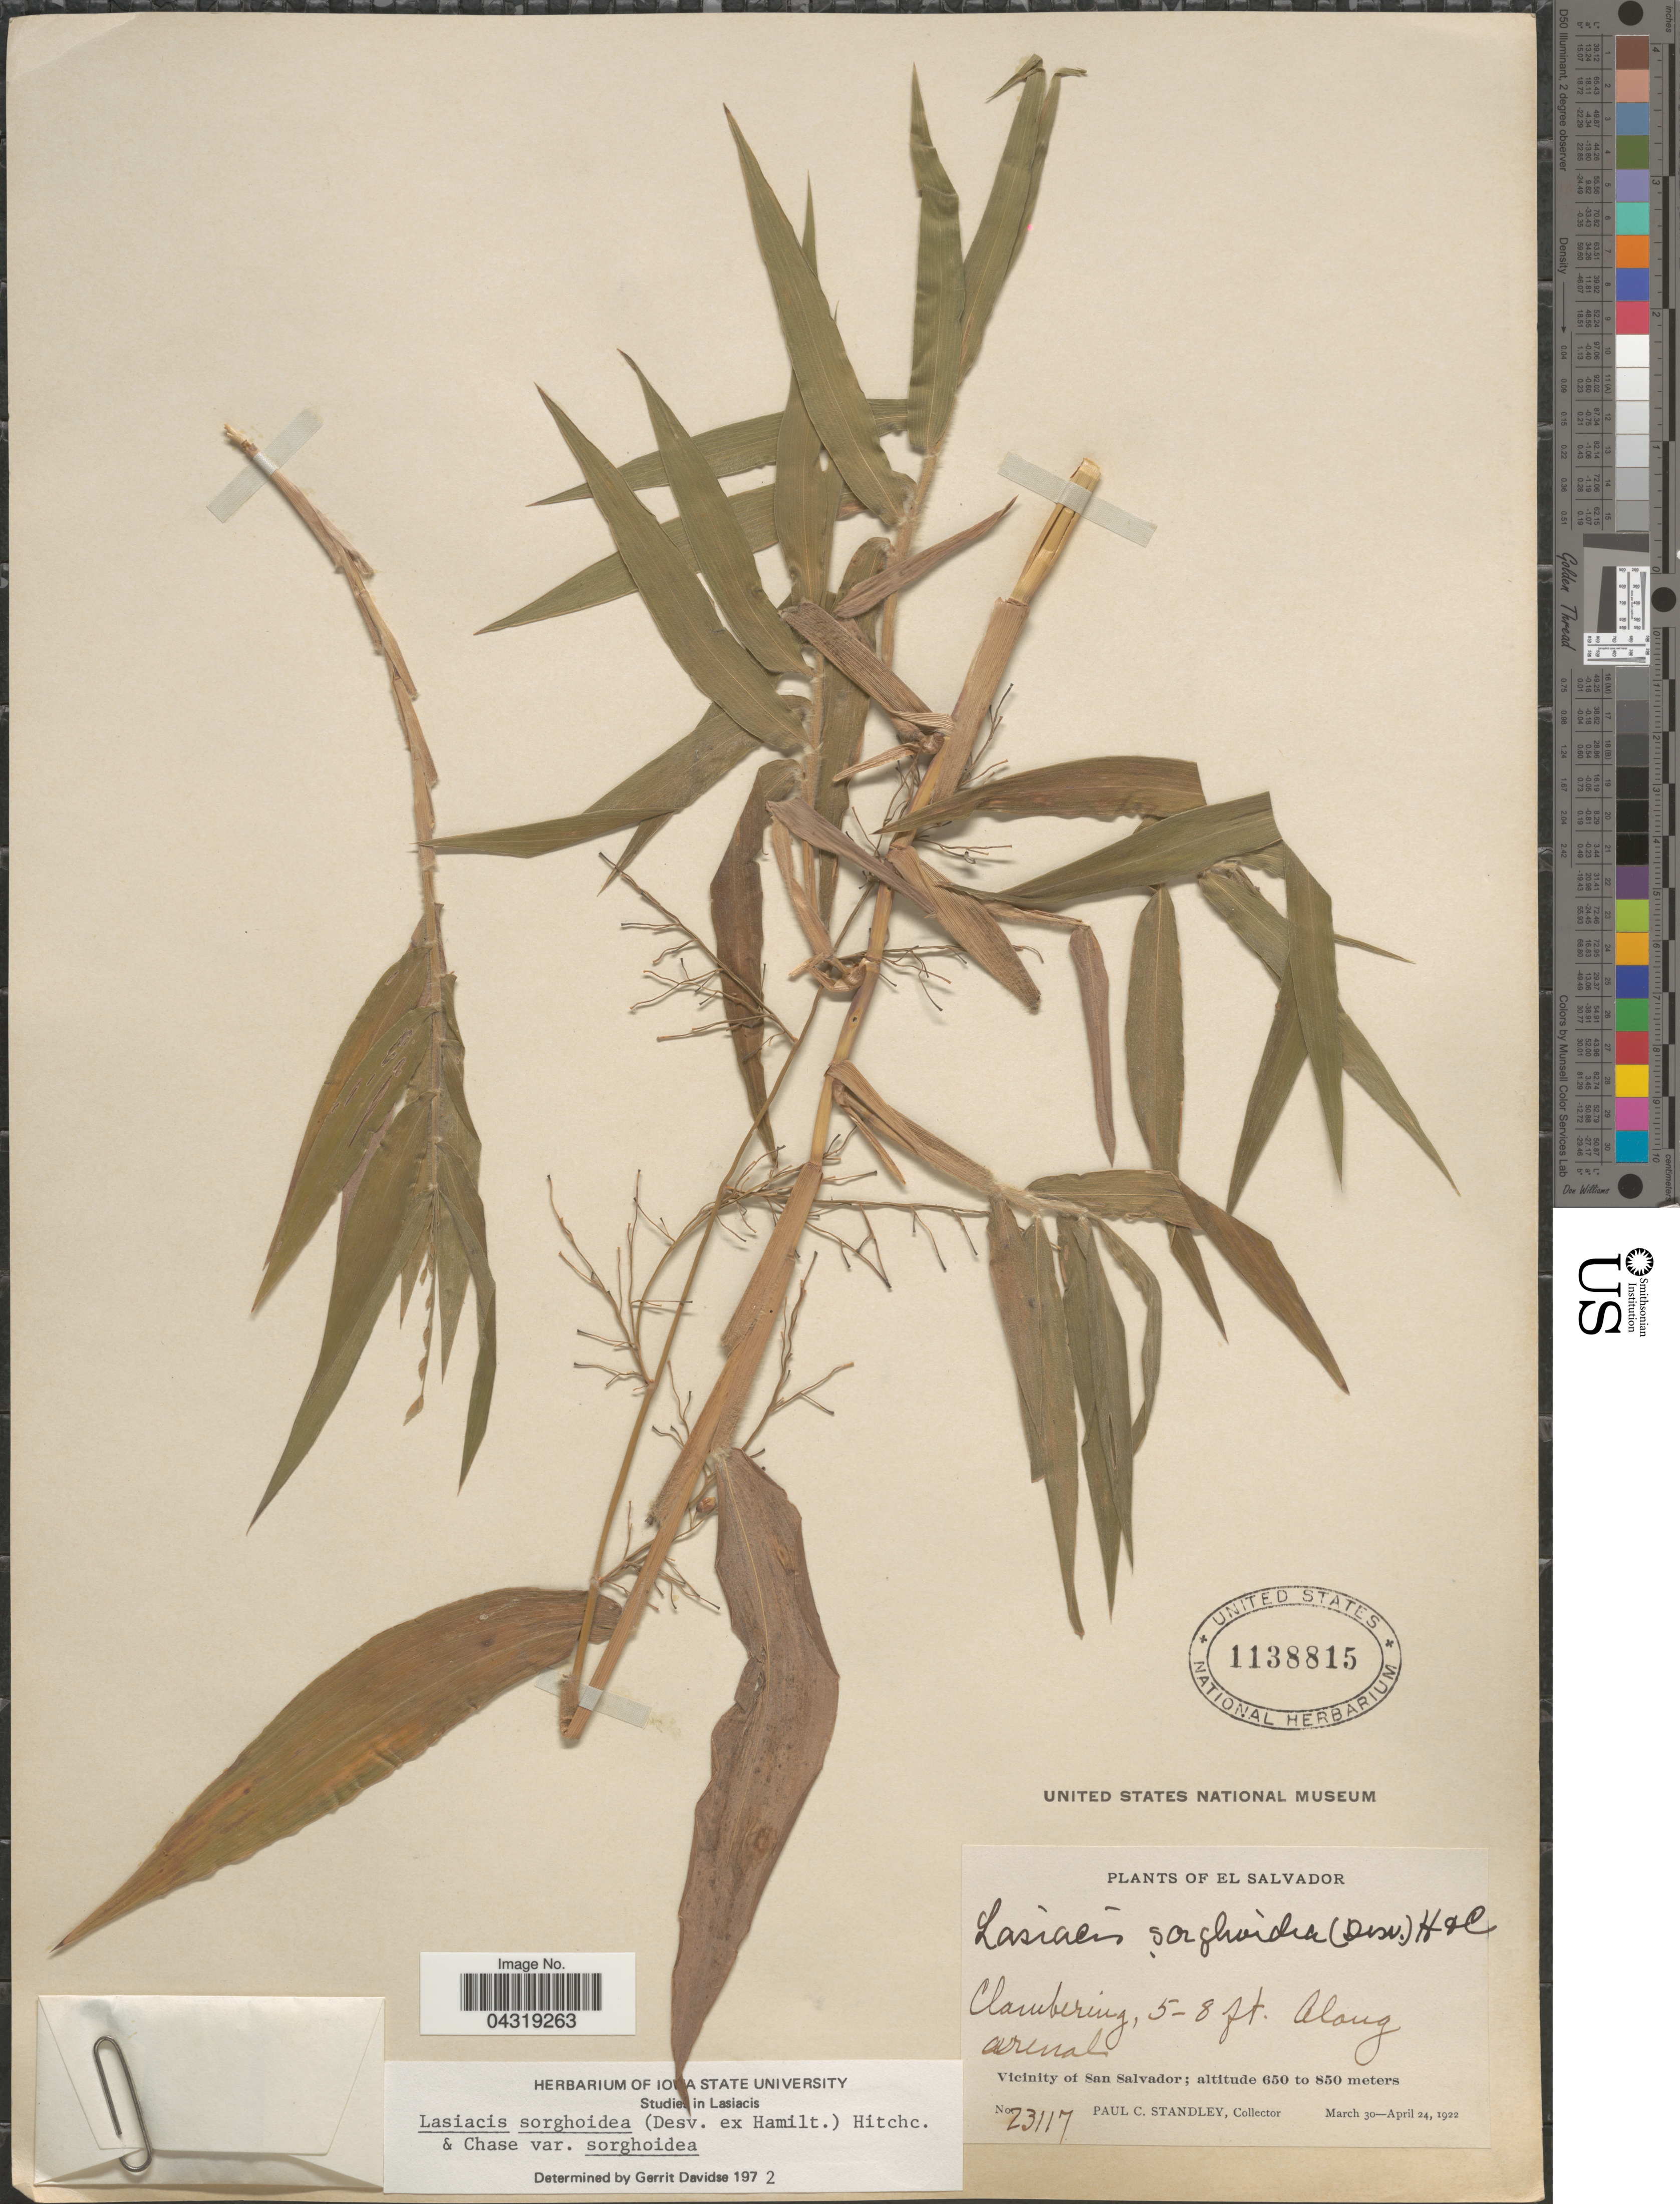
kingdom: Plantae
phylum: Tracheophyta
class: Liliopsida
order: Poales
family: Poaceae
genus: Lasiacis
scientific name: Lasiacis sorghoidea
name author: (Desv. ex Ham.) Hitchc. & Chase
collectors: P. C. Standley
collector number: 23117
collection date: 1922-03-30/1922-04-24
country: El Salvador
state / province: San Salvador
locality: Along arenal. Vicinity of San Salvador.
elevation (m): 650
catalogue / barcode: US 1138815